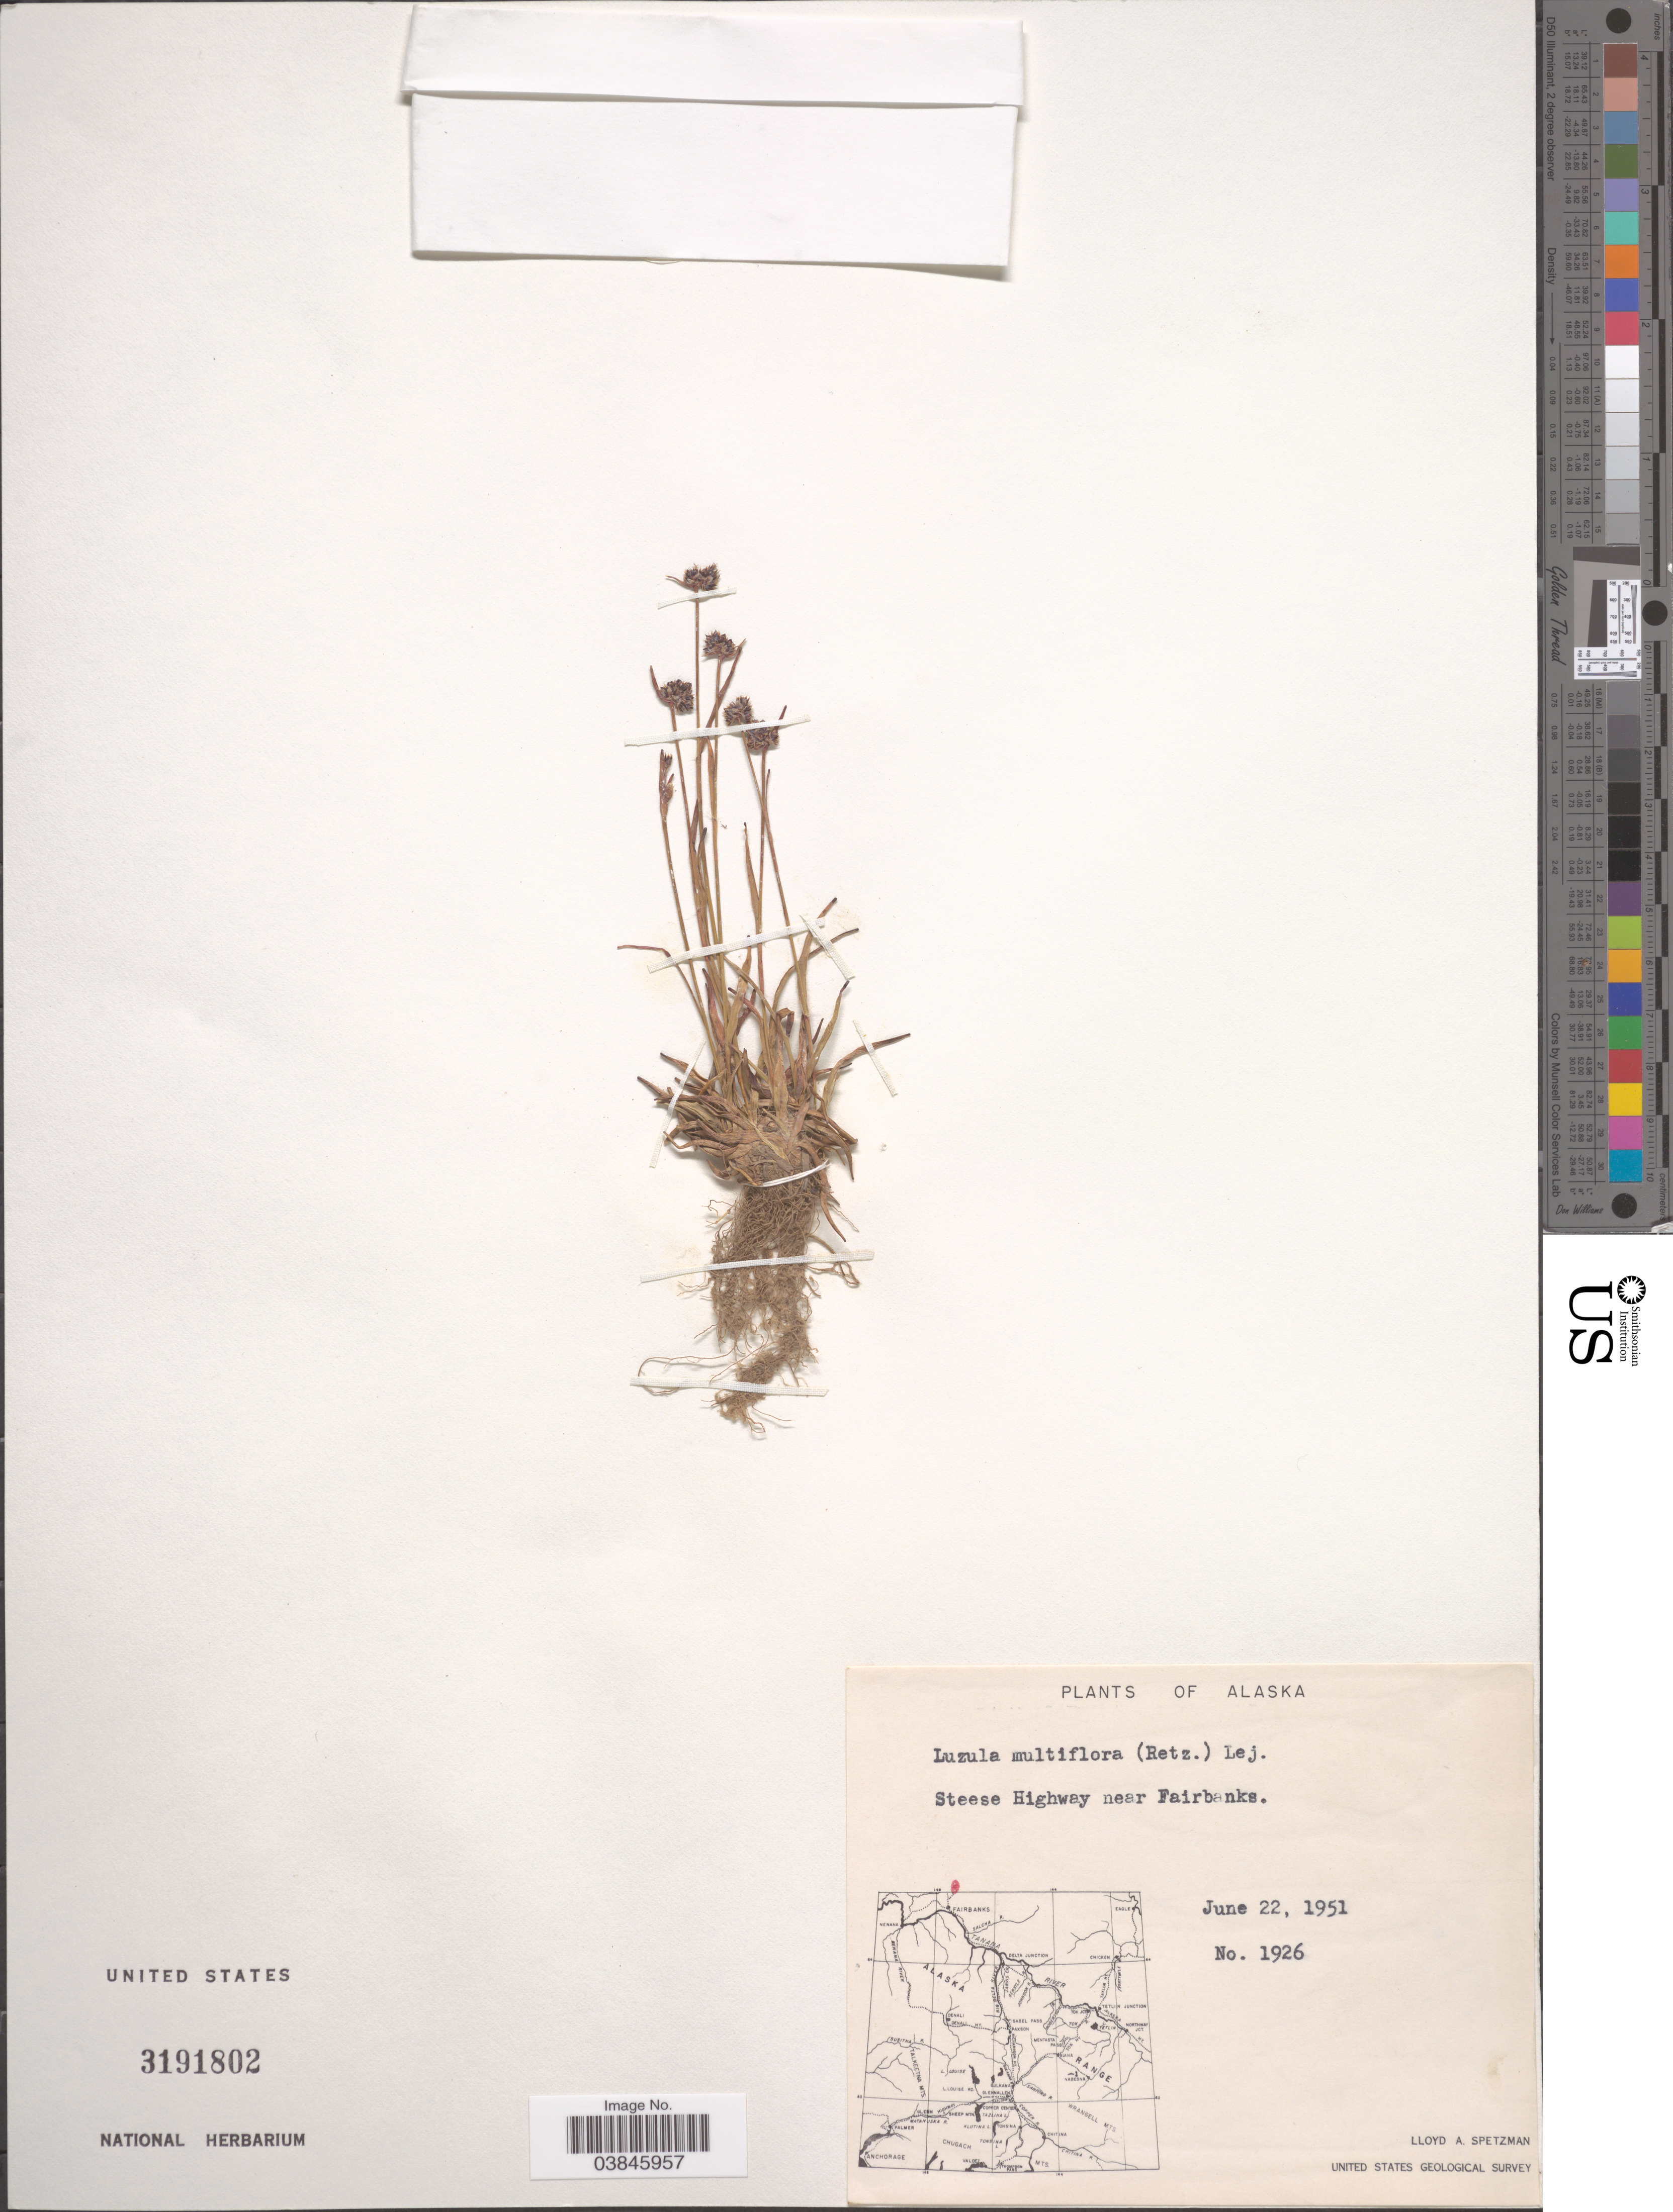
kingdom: Plantae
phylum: Tracheophyta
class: Liliopsida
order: Poales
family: Juncaceae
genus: Luzula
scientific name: Luzula multiflora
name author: (Ehrh.) Lej.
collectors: L. Spetzman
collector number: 1926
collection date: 1951-06-22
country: United States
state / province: Alaska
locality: Steese Highway near Fairbanks.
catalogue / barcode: US 3191802